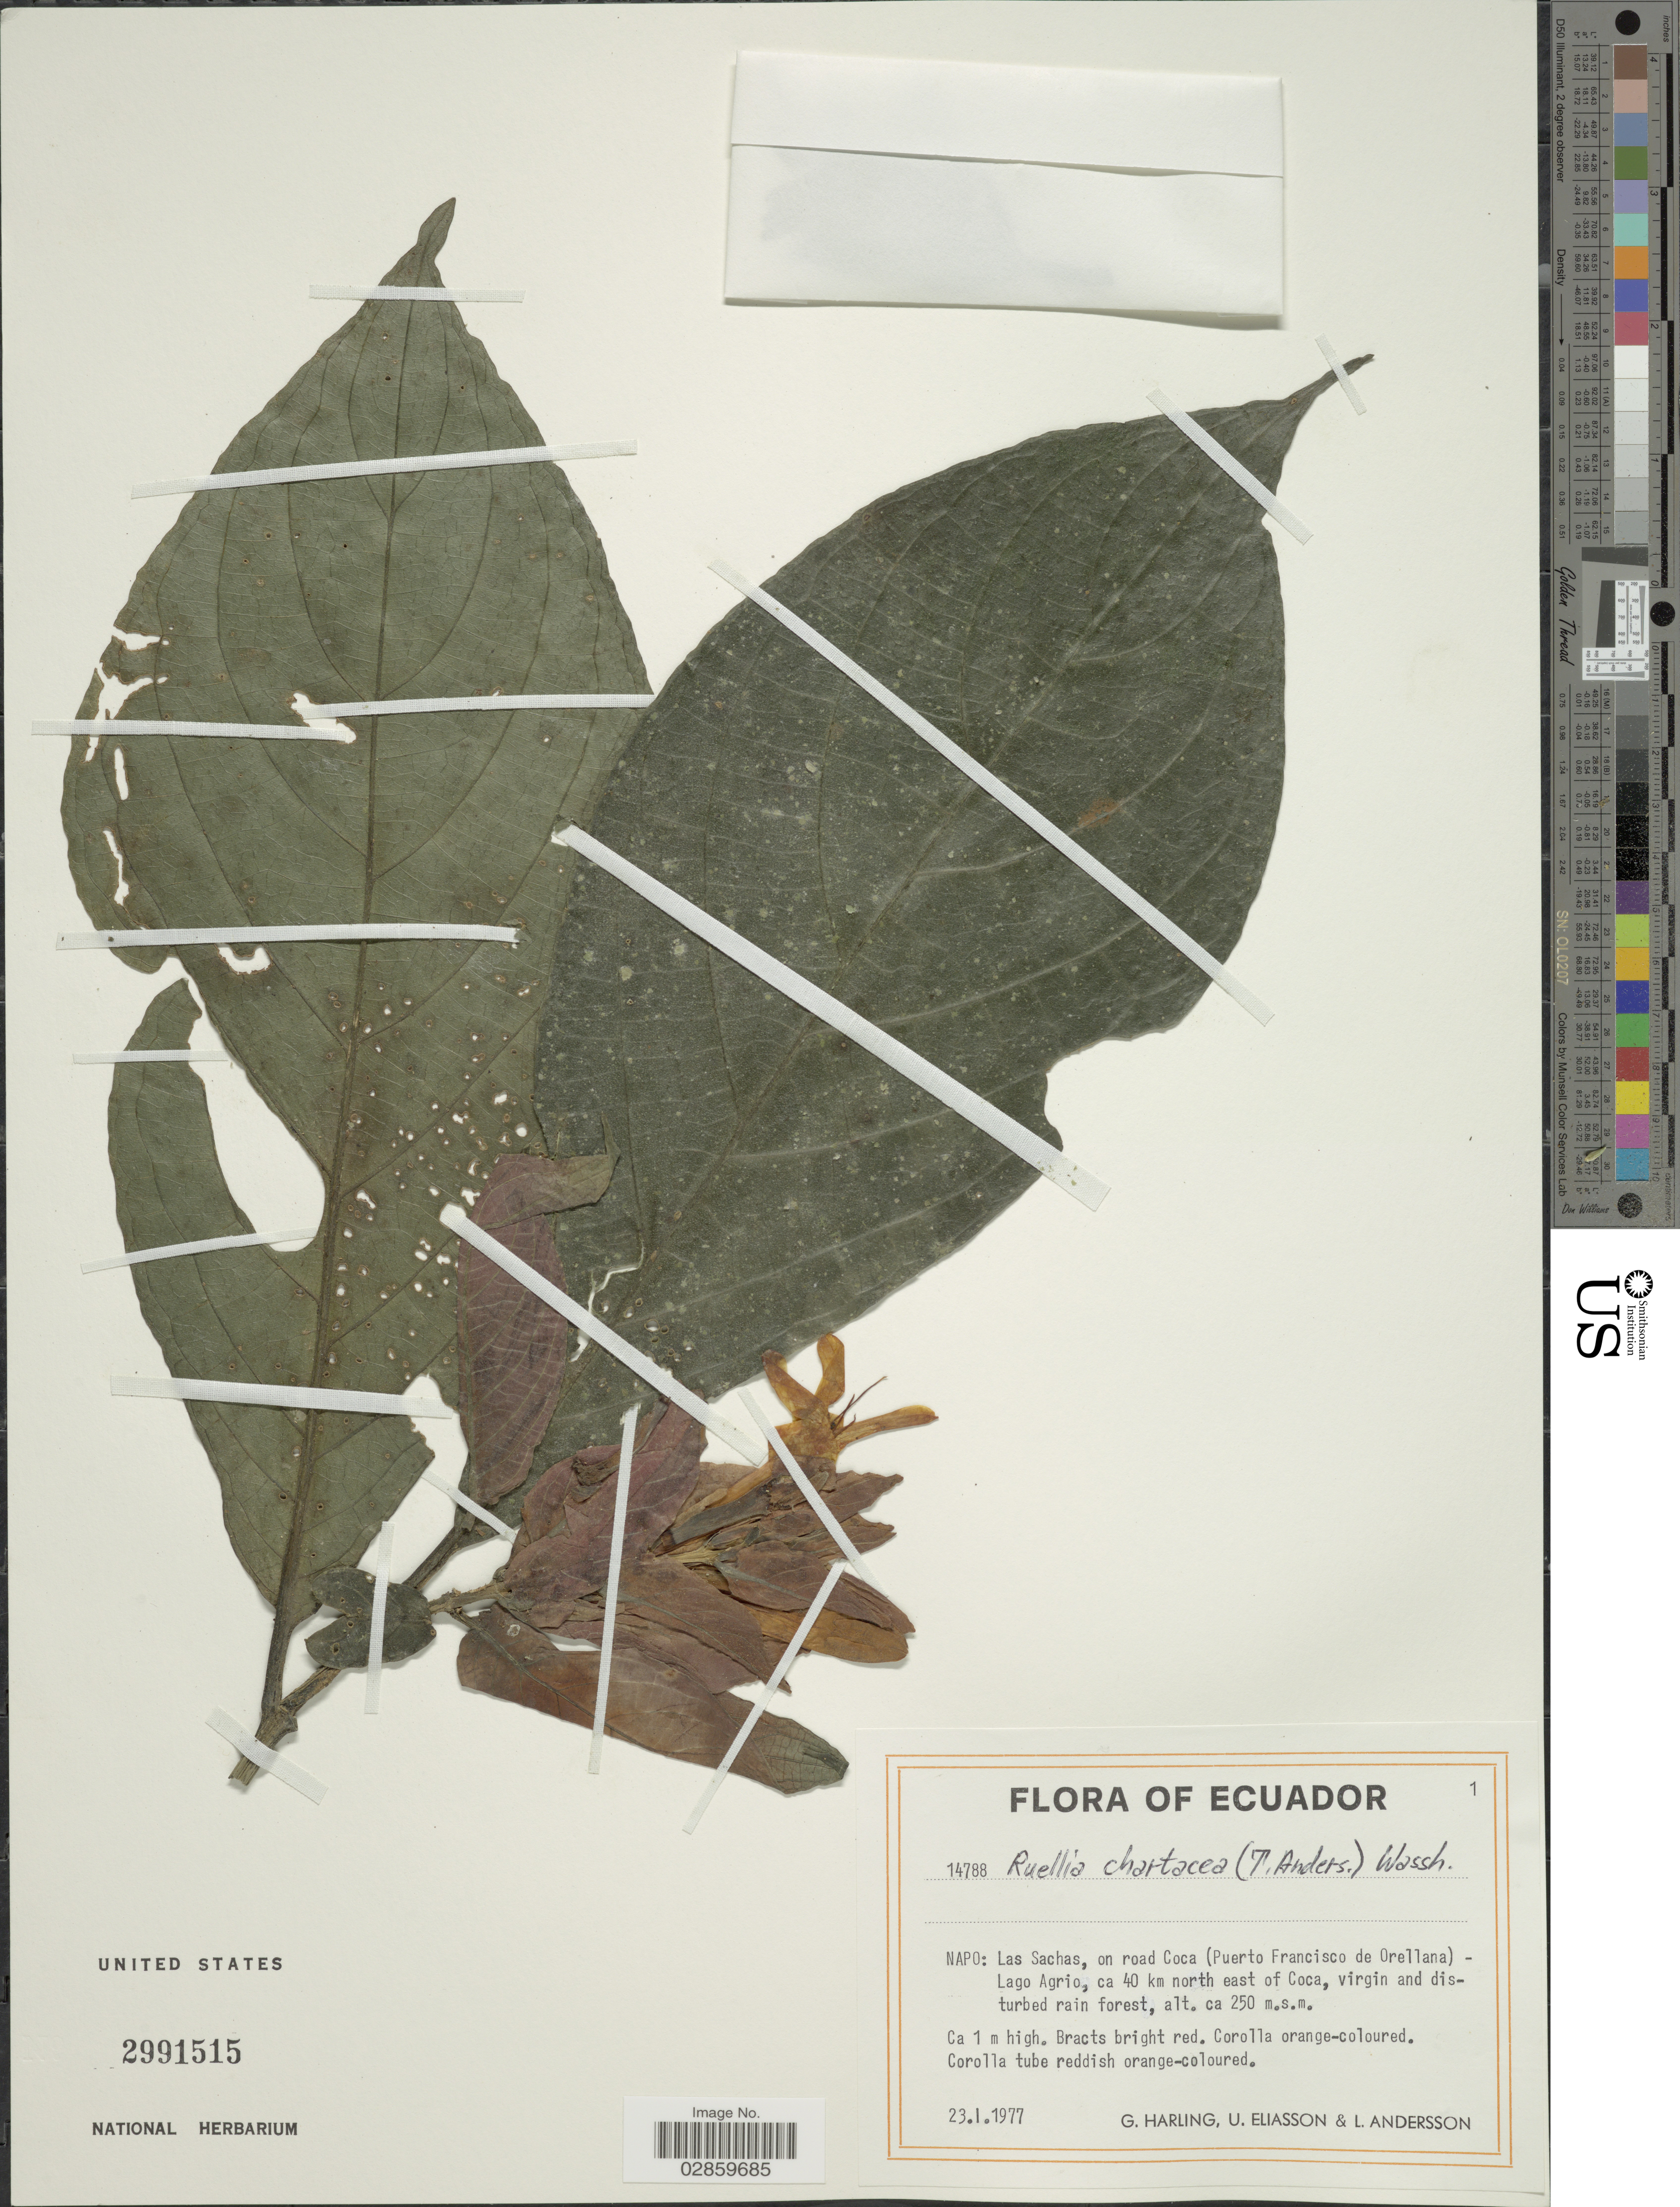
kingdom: Plantae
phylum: Tracheophyta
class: Magnoliopsida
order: Lamiales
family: Acanthaceae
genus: Ruellia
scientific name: Ruellia chartacea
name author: (T. Anderson) Wassh.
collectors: G. Harling, U. Eliasson & L. Andersson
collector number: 14788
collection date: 1977-01-23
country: Ecuador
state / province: Napo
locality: Las Sachas, on road Coca (Puerto Francisco de Orellana) - Lago Agrio, ca 40 km north east of Coca.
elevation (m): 250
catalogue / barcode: US 2991515